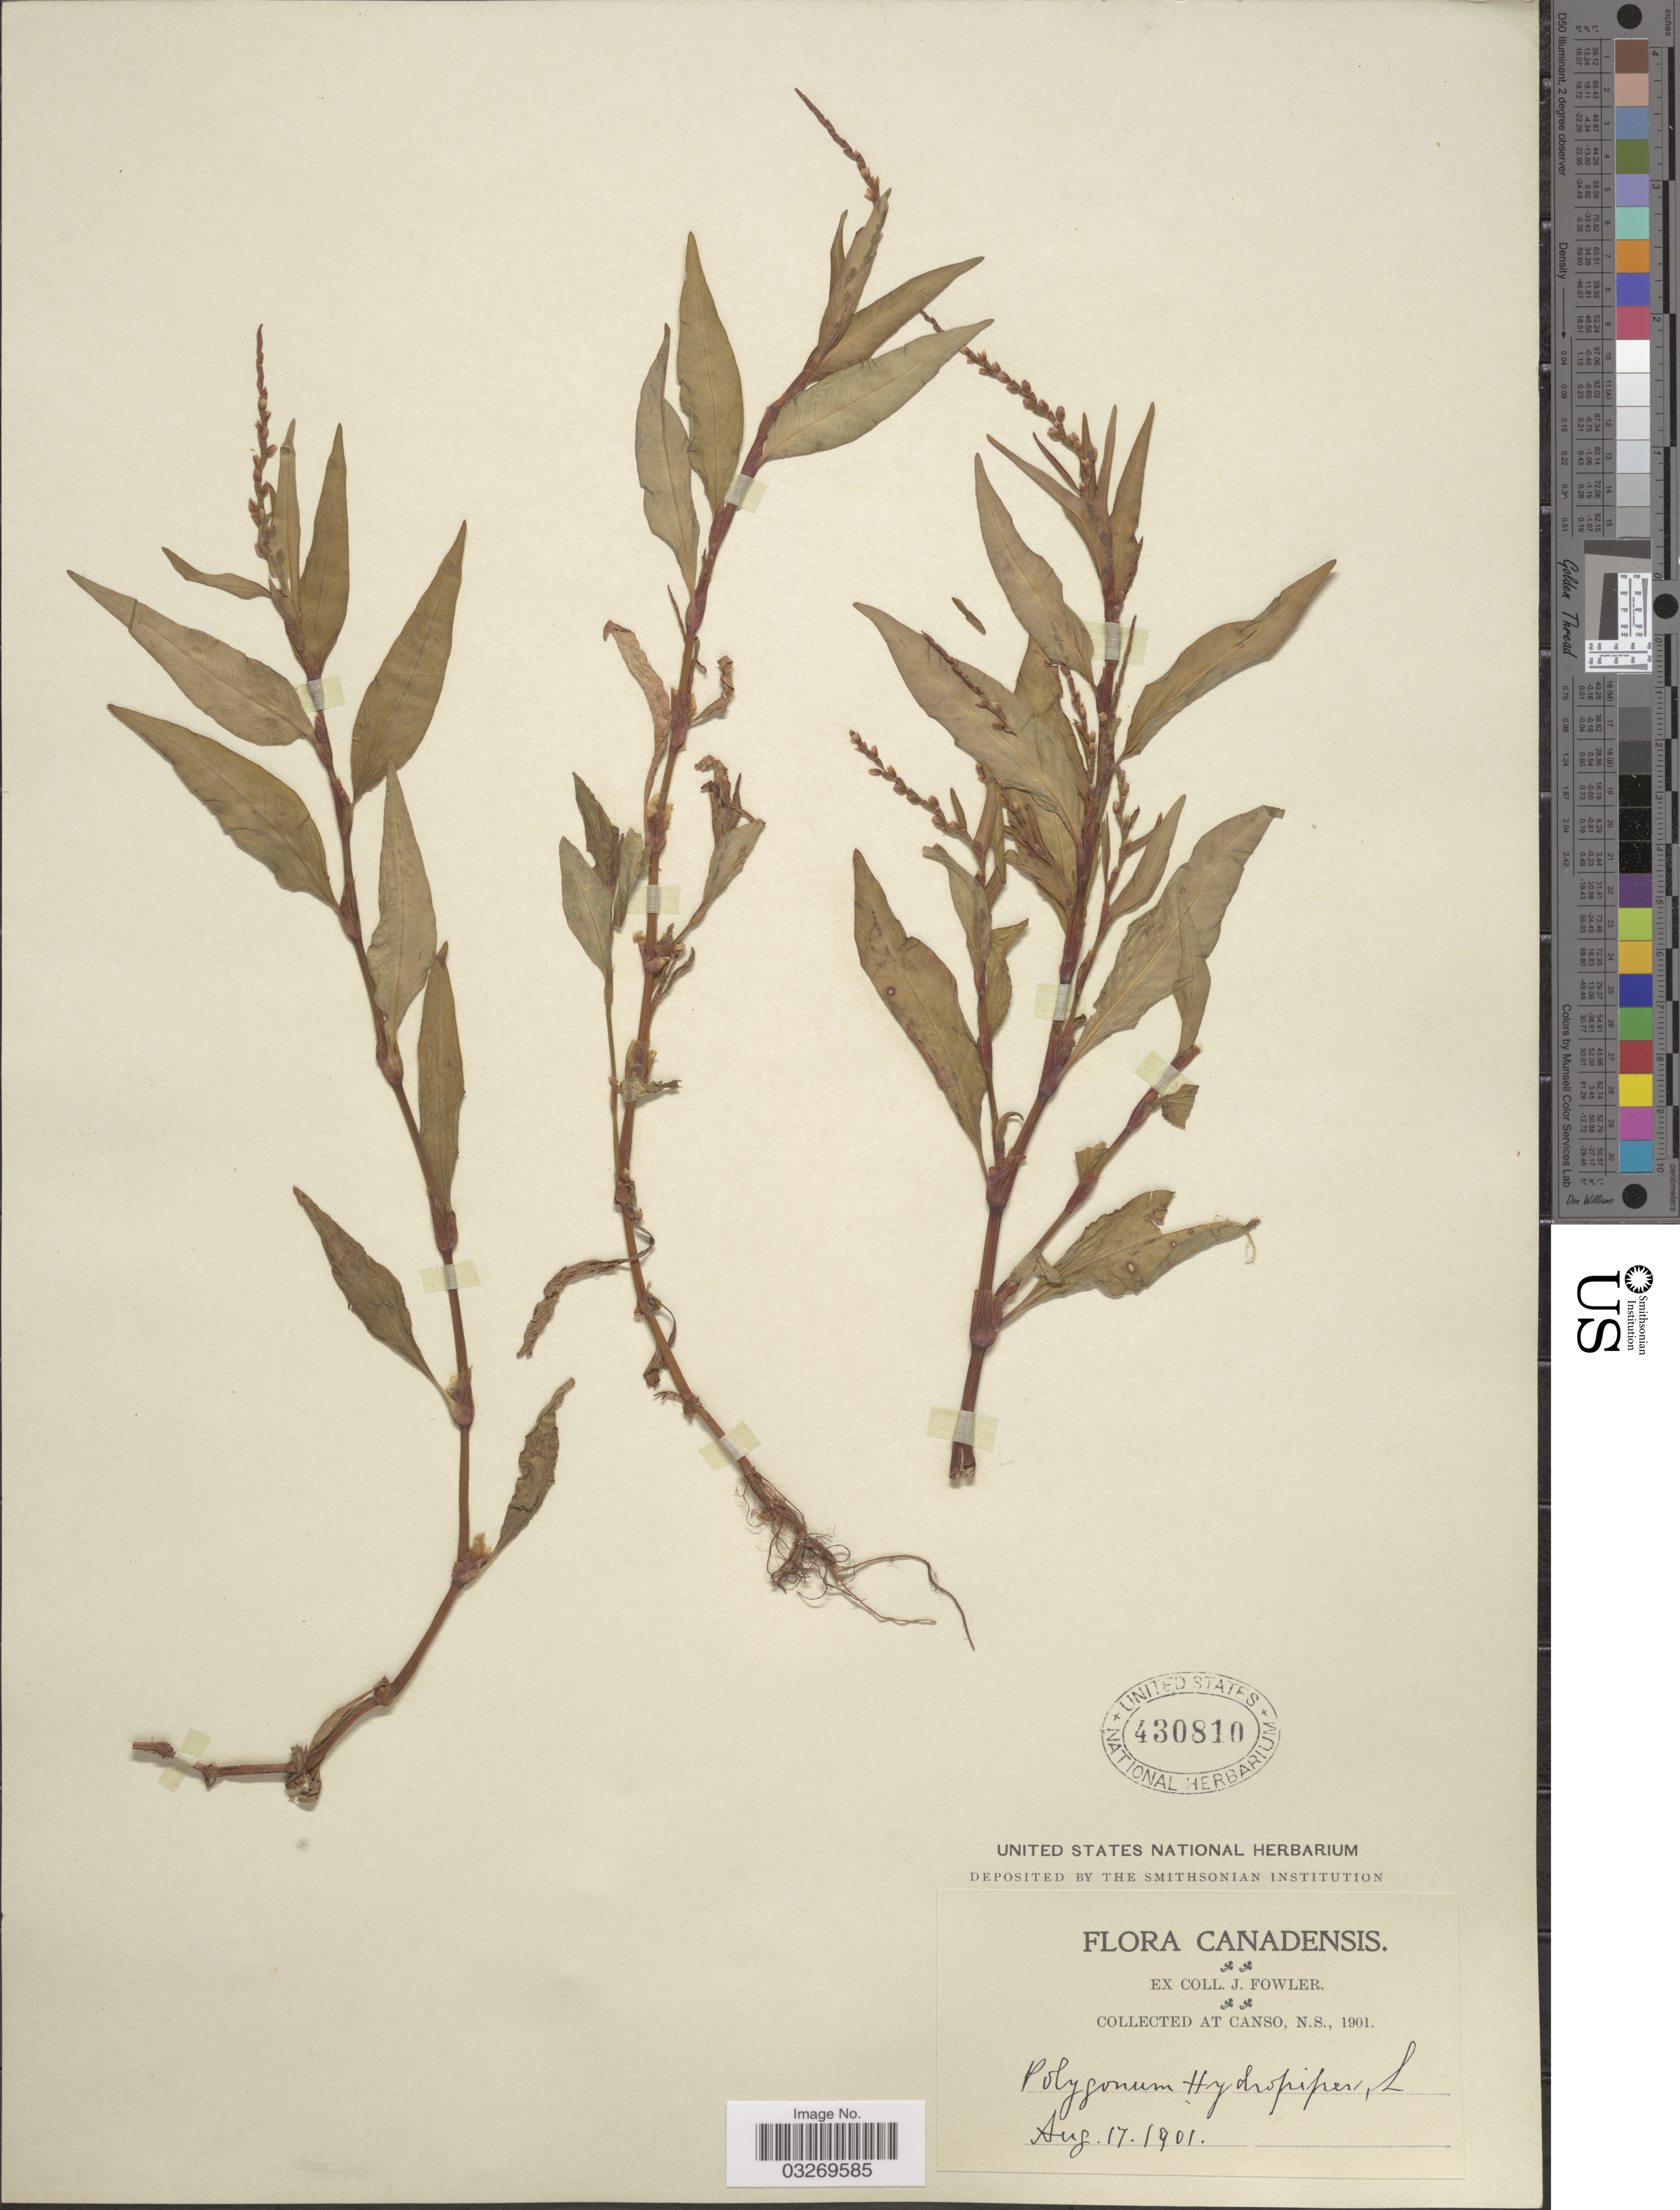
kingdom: Plantae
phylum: Tracheophyta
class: Magnoliopsida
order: Caryophyllales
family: Polygonaceae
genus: Persicaria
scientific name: Persicaria hydropiper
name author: (L.) Delarbre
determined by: Atha, D. E.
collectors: J. Fowler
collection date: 1901-08-17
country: Canada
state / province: Nova Scotia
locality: Canso.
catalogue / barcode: US 430810